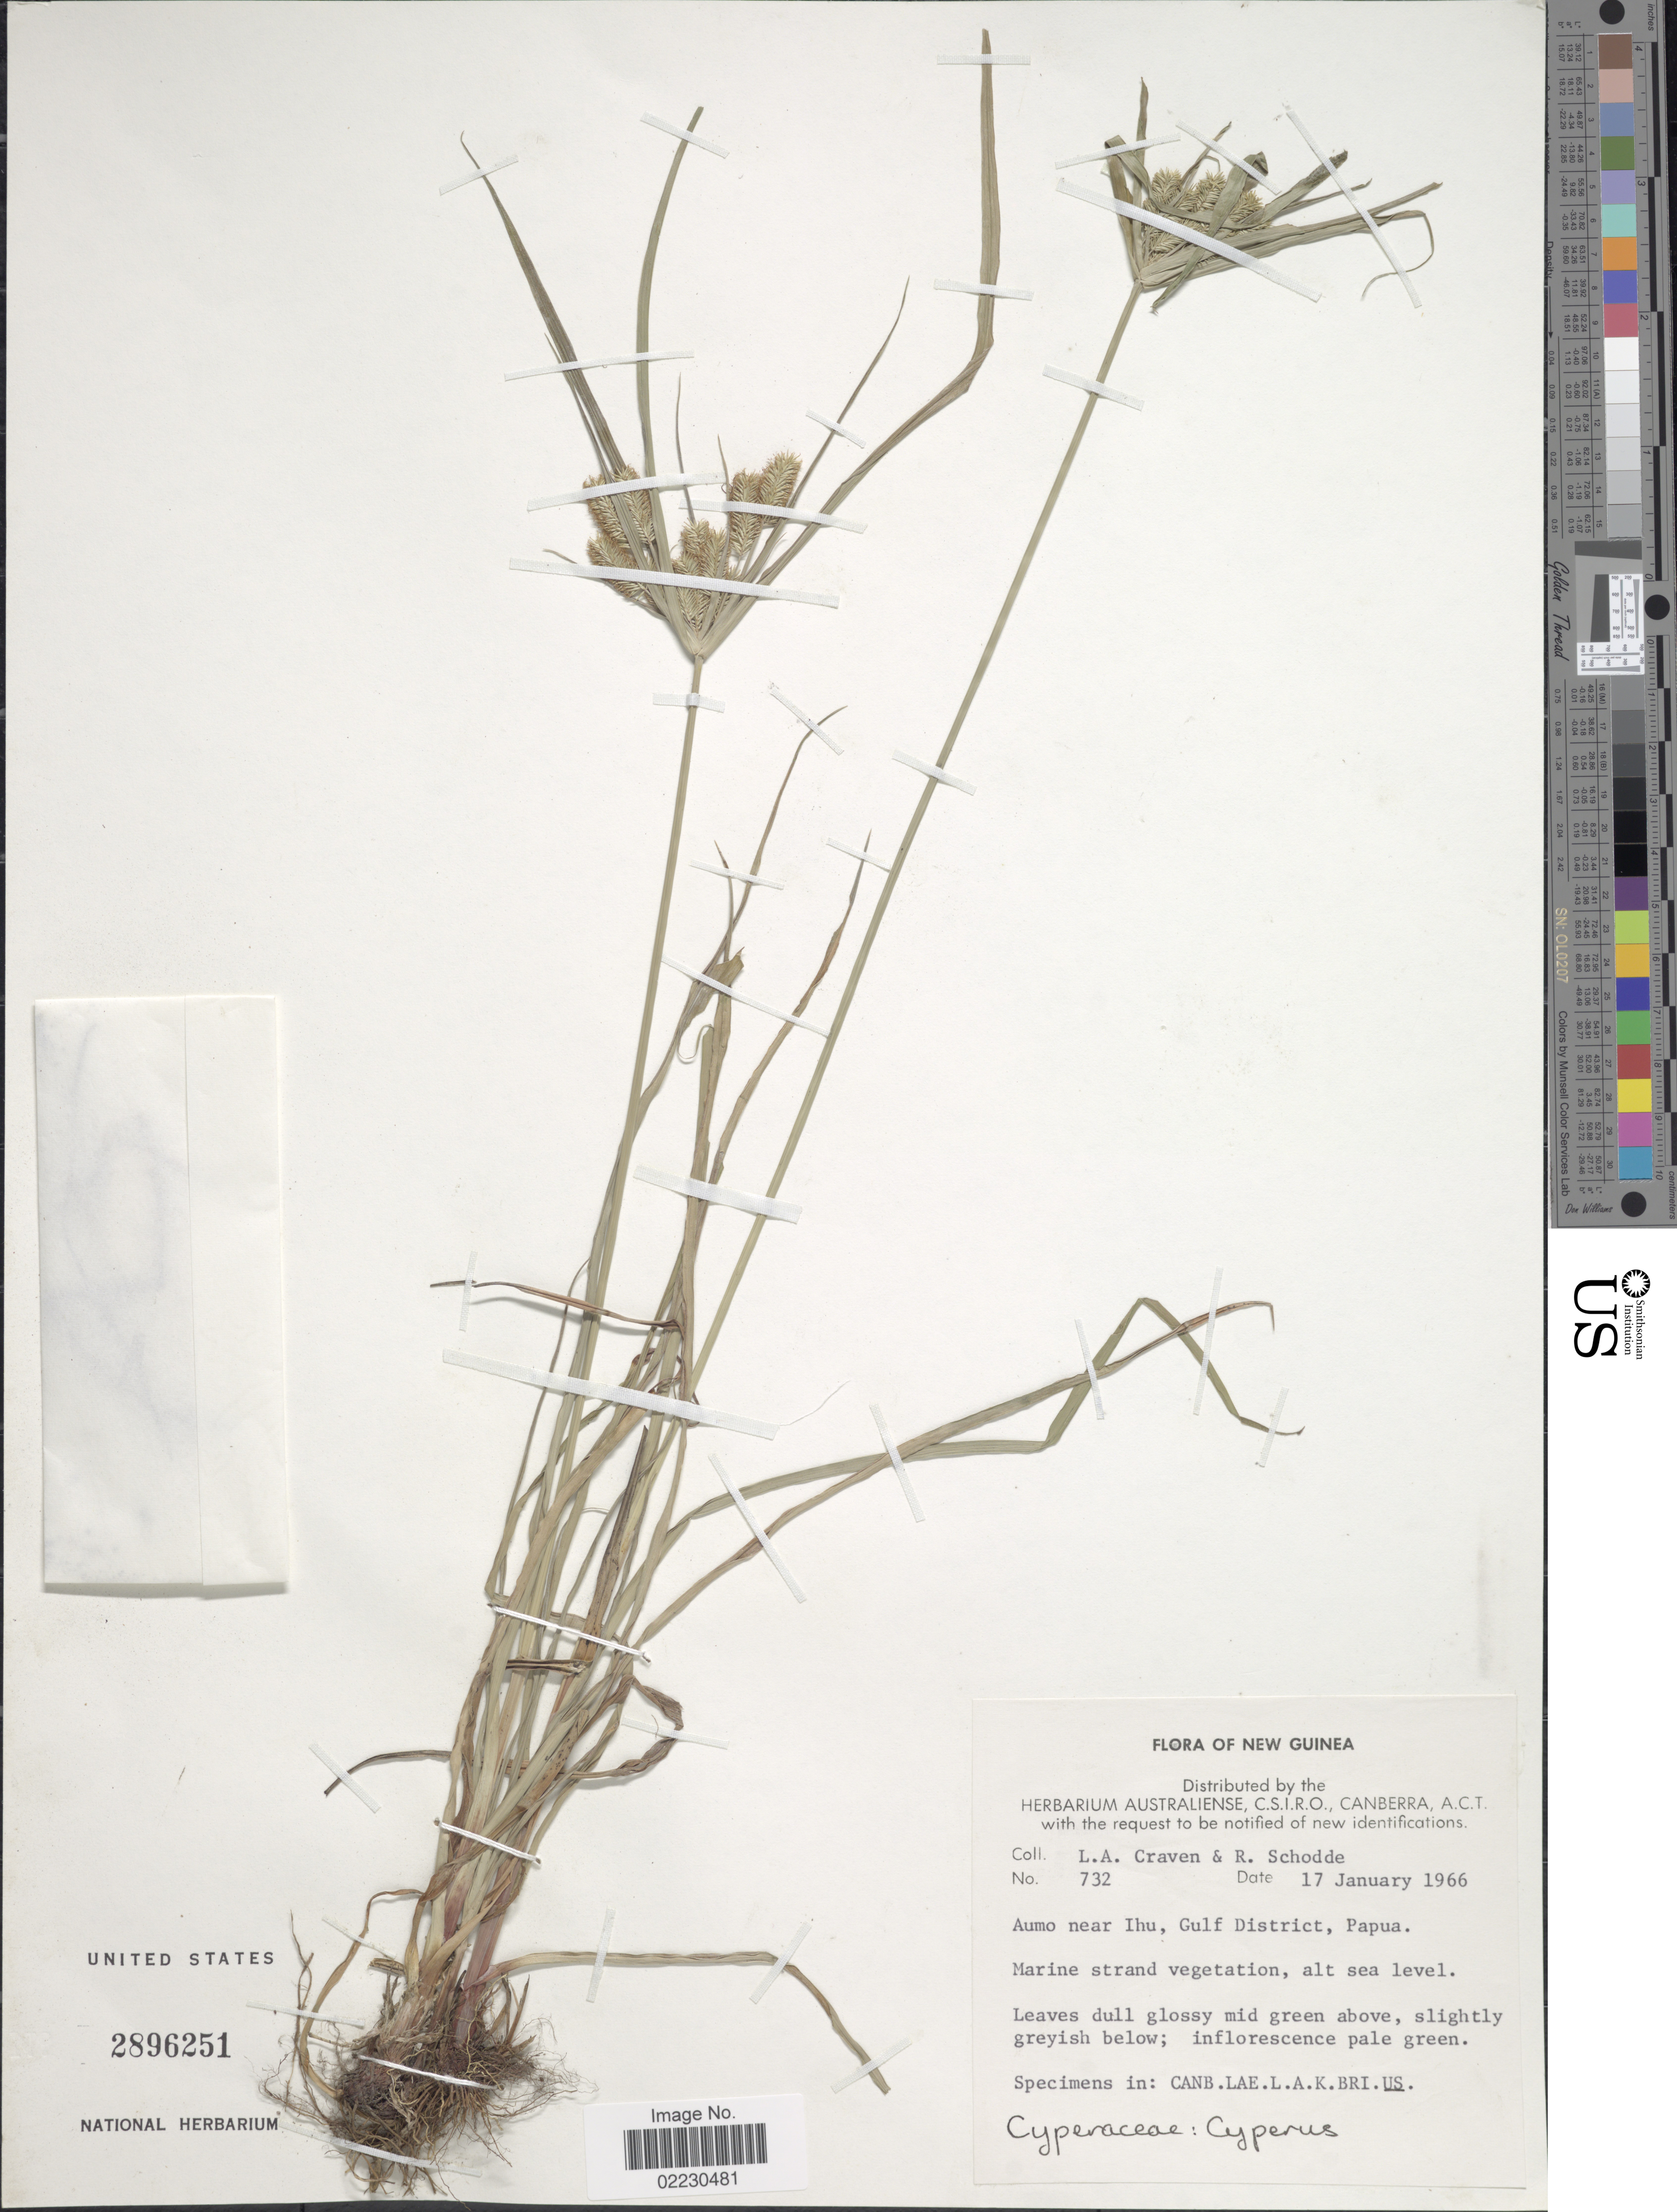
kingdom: Plantae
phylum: Tracheophyta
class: Liliopsida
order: Poales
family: Cyperaceae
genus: Cyperus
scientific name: Cyperus cyperoides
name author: (L.) Kuntze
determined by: Goetghebeur, P.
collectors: L. A. Craven & R. Schodde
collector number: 732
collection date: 1966-01-17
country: Papua New Guinea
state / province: Gulf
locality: Aumo near Ihu, Gulf District, Papua, Marine strand vegetation, New Guinea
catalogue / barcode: US 2896251